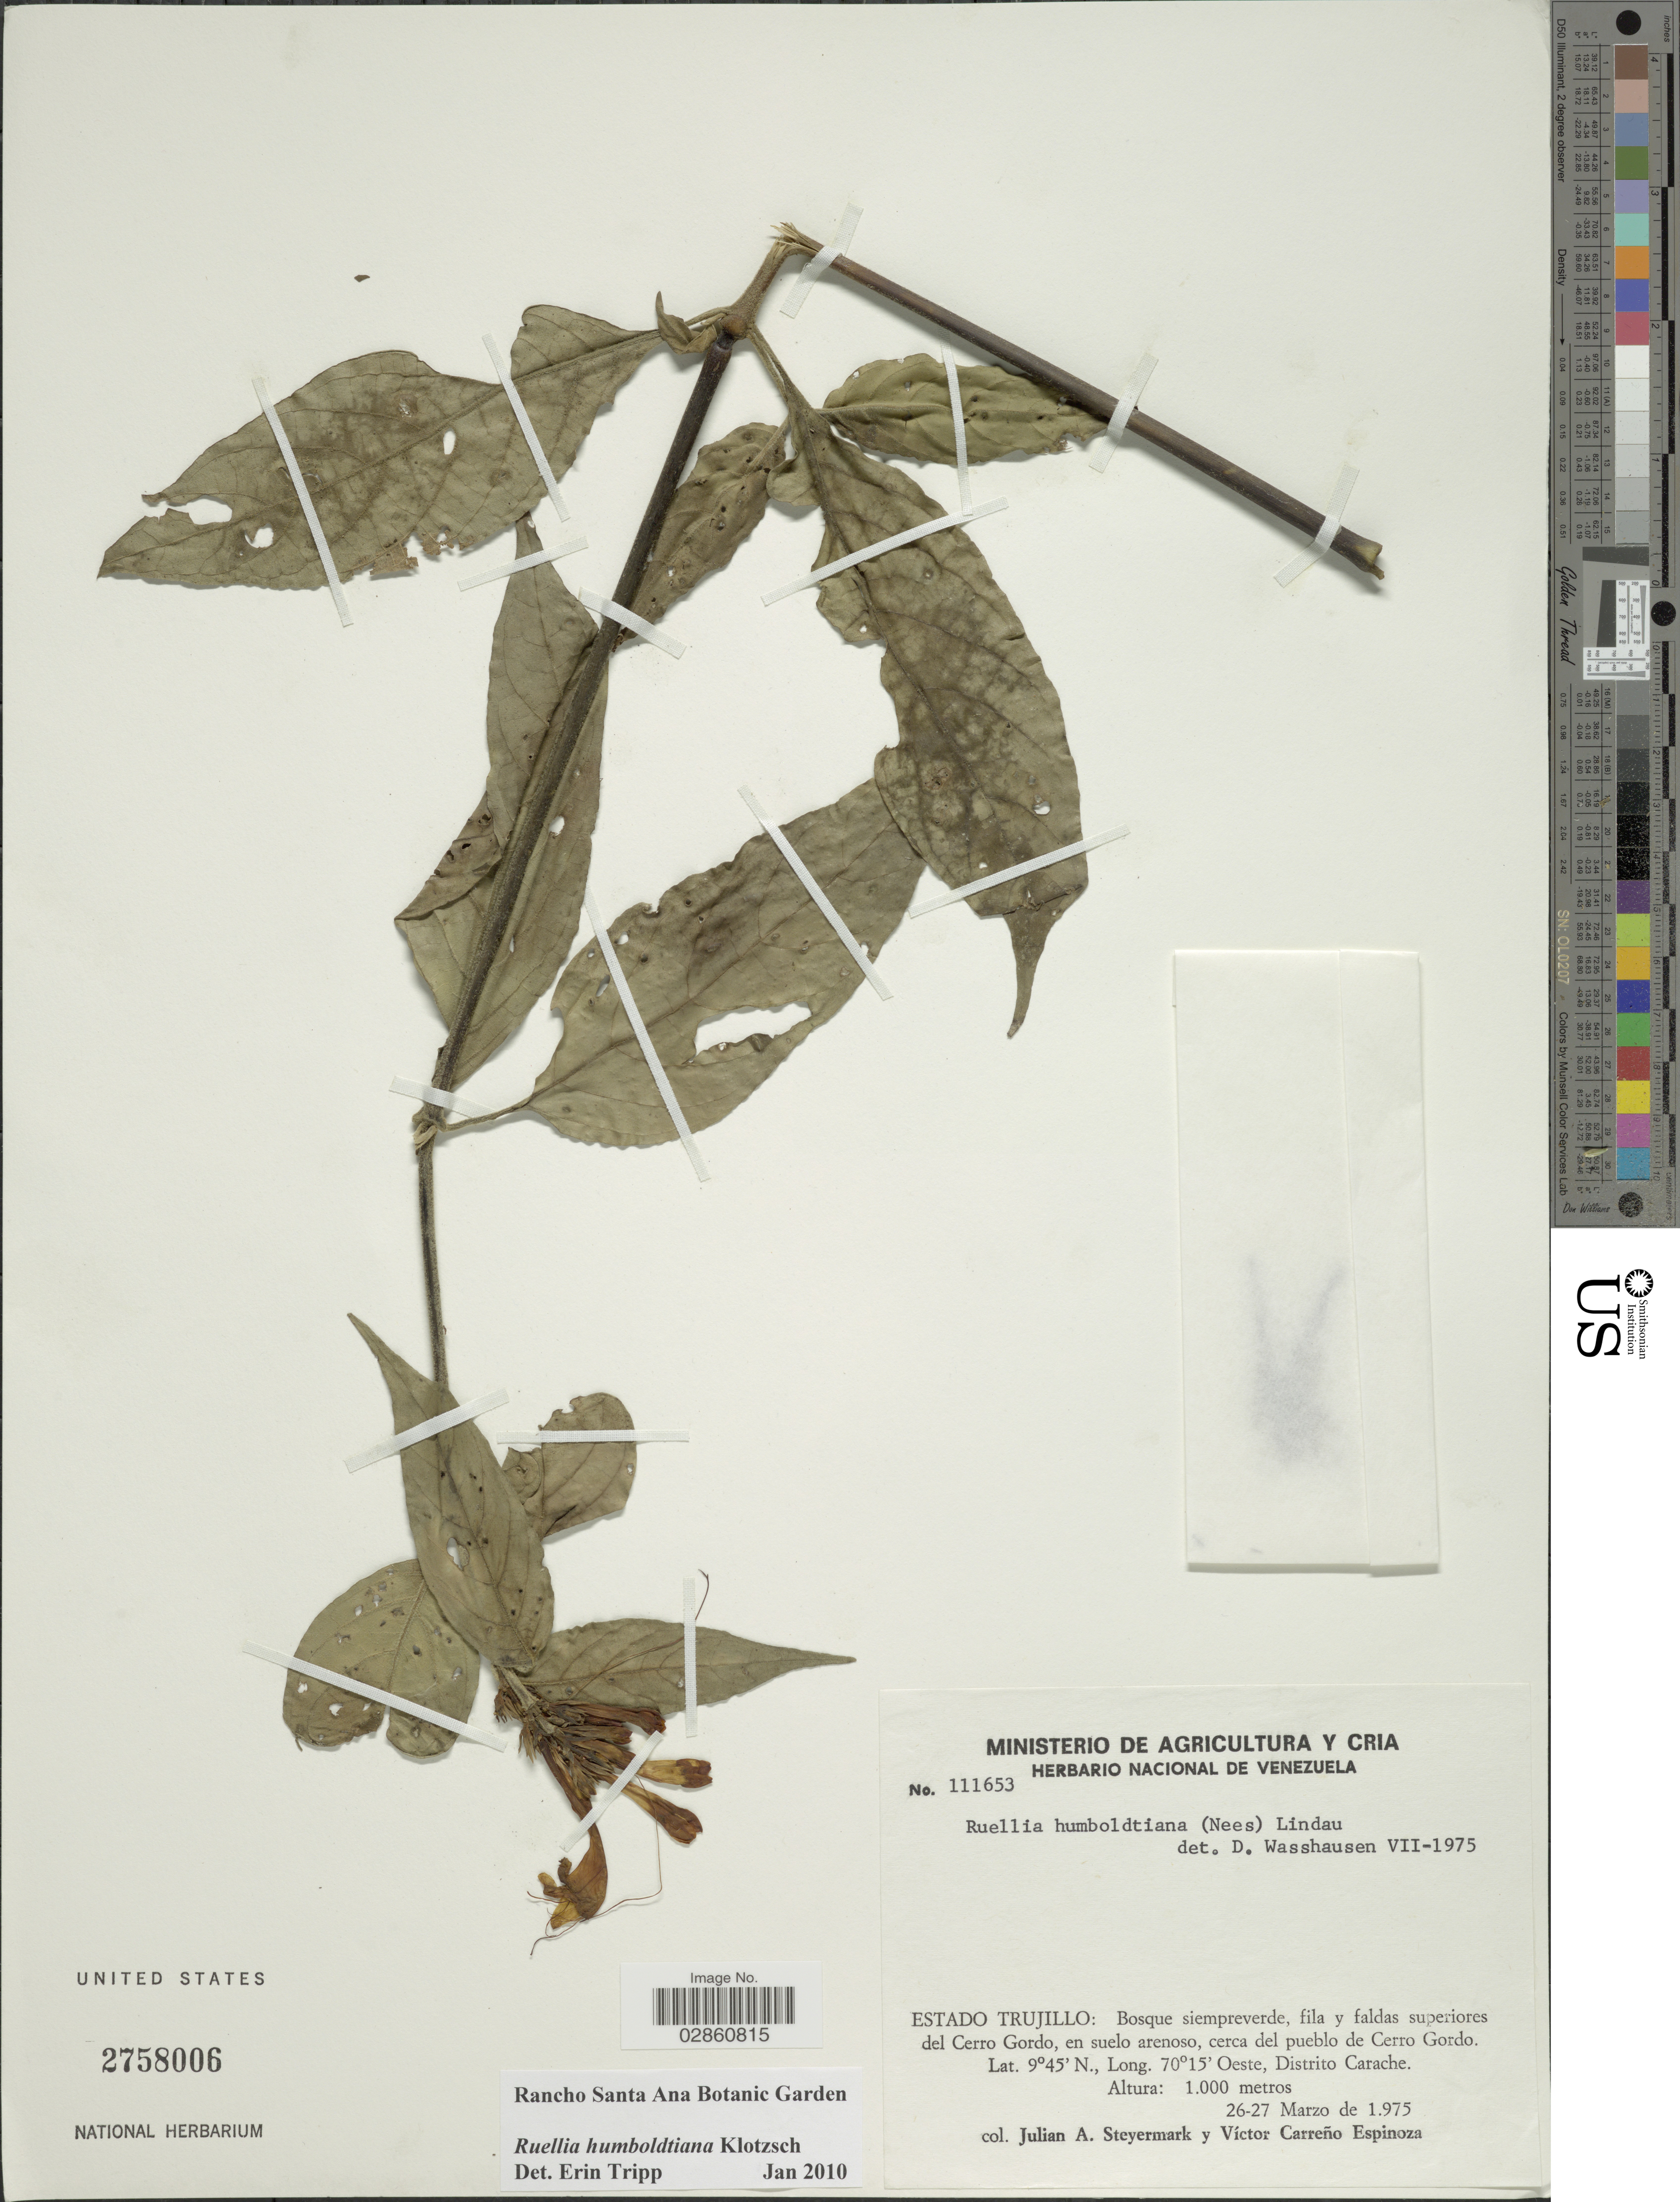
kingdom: Plantae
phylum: Tracheophyta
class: Magnoliopsida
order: Lamiales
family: Acanthaceae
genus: Ruellia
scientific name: Ruellia humboldtiana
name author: (Nees) Lindau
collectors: J. Steyermark & V. Espinoza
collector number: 111653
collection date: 1975-03-26/1975-03-27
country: Venezuela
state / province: Trujillo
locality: Estado Trujillo: Bosque siempreverde, fila y faldas superiores del Cerro Gordo, en suelo arenoso, cerca del pueblo de Cerro Gordo, Distrito Carache.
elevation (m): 1000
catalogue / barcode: US 2758006